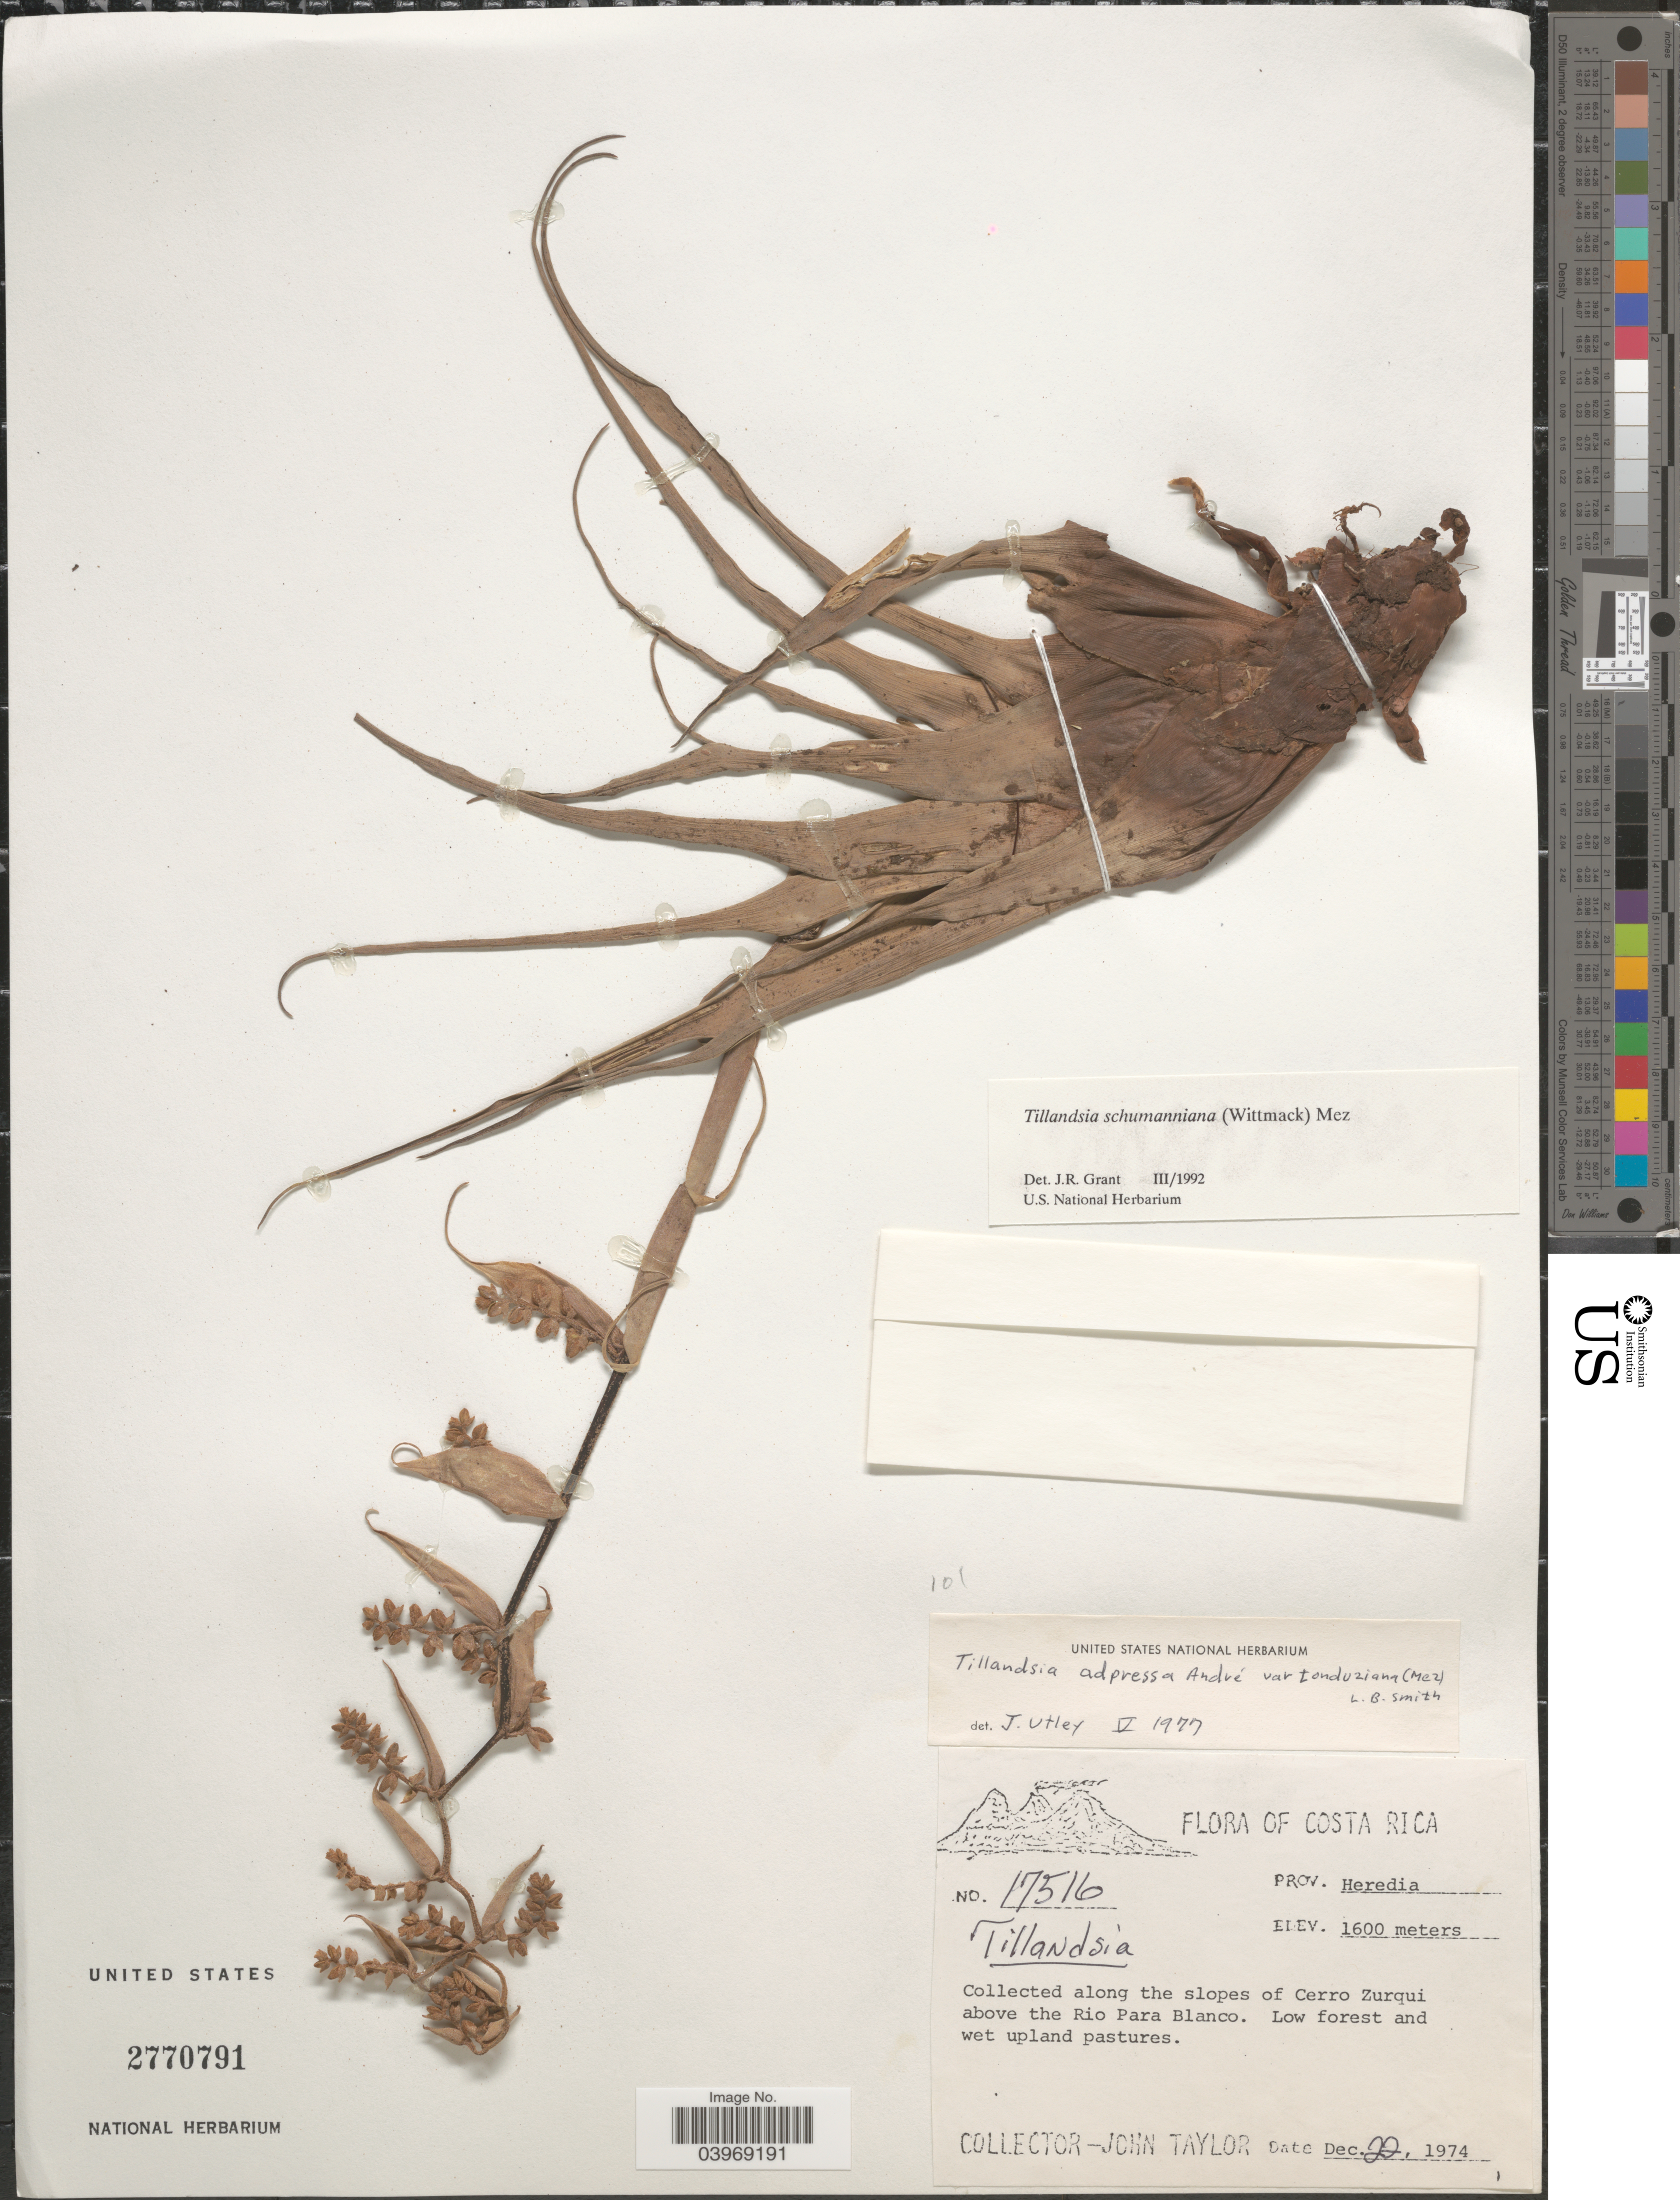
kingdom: Plantae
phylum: Tracheophyta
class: Liliopsida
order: Poales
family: Bromeliaceae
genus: Racinaea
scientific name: Racinaea schumanniana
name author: (Wittm.) J.R. Grant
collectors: J. Taylor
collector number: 17516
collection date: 1974-12-22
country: Costa Rica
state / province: Heredia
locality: Along the slopes of Cerro Zurqui above the Rio Para Blanco.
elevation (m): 1600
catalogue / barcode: US 2770791